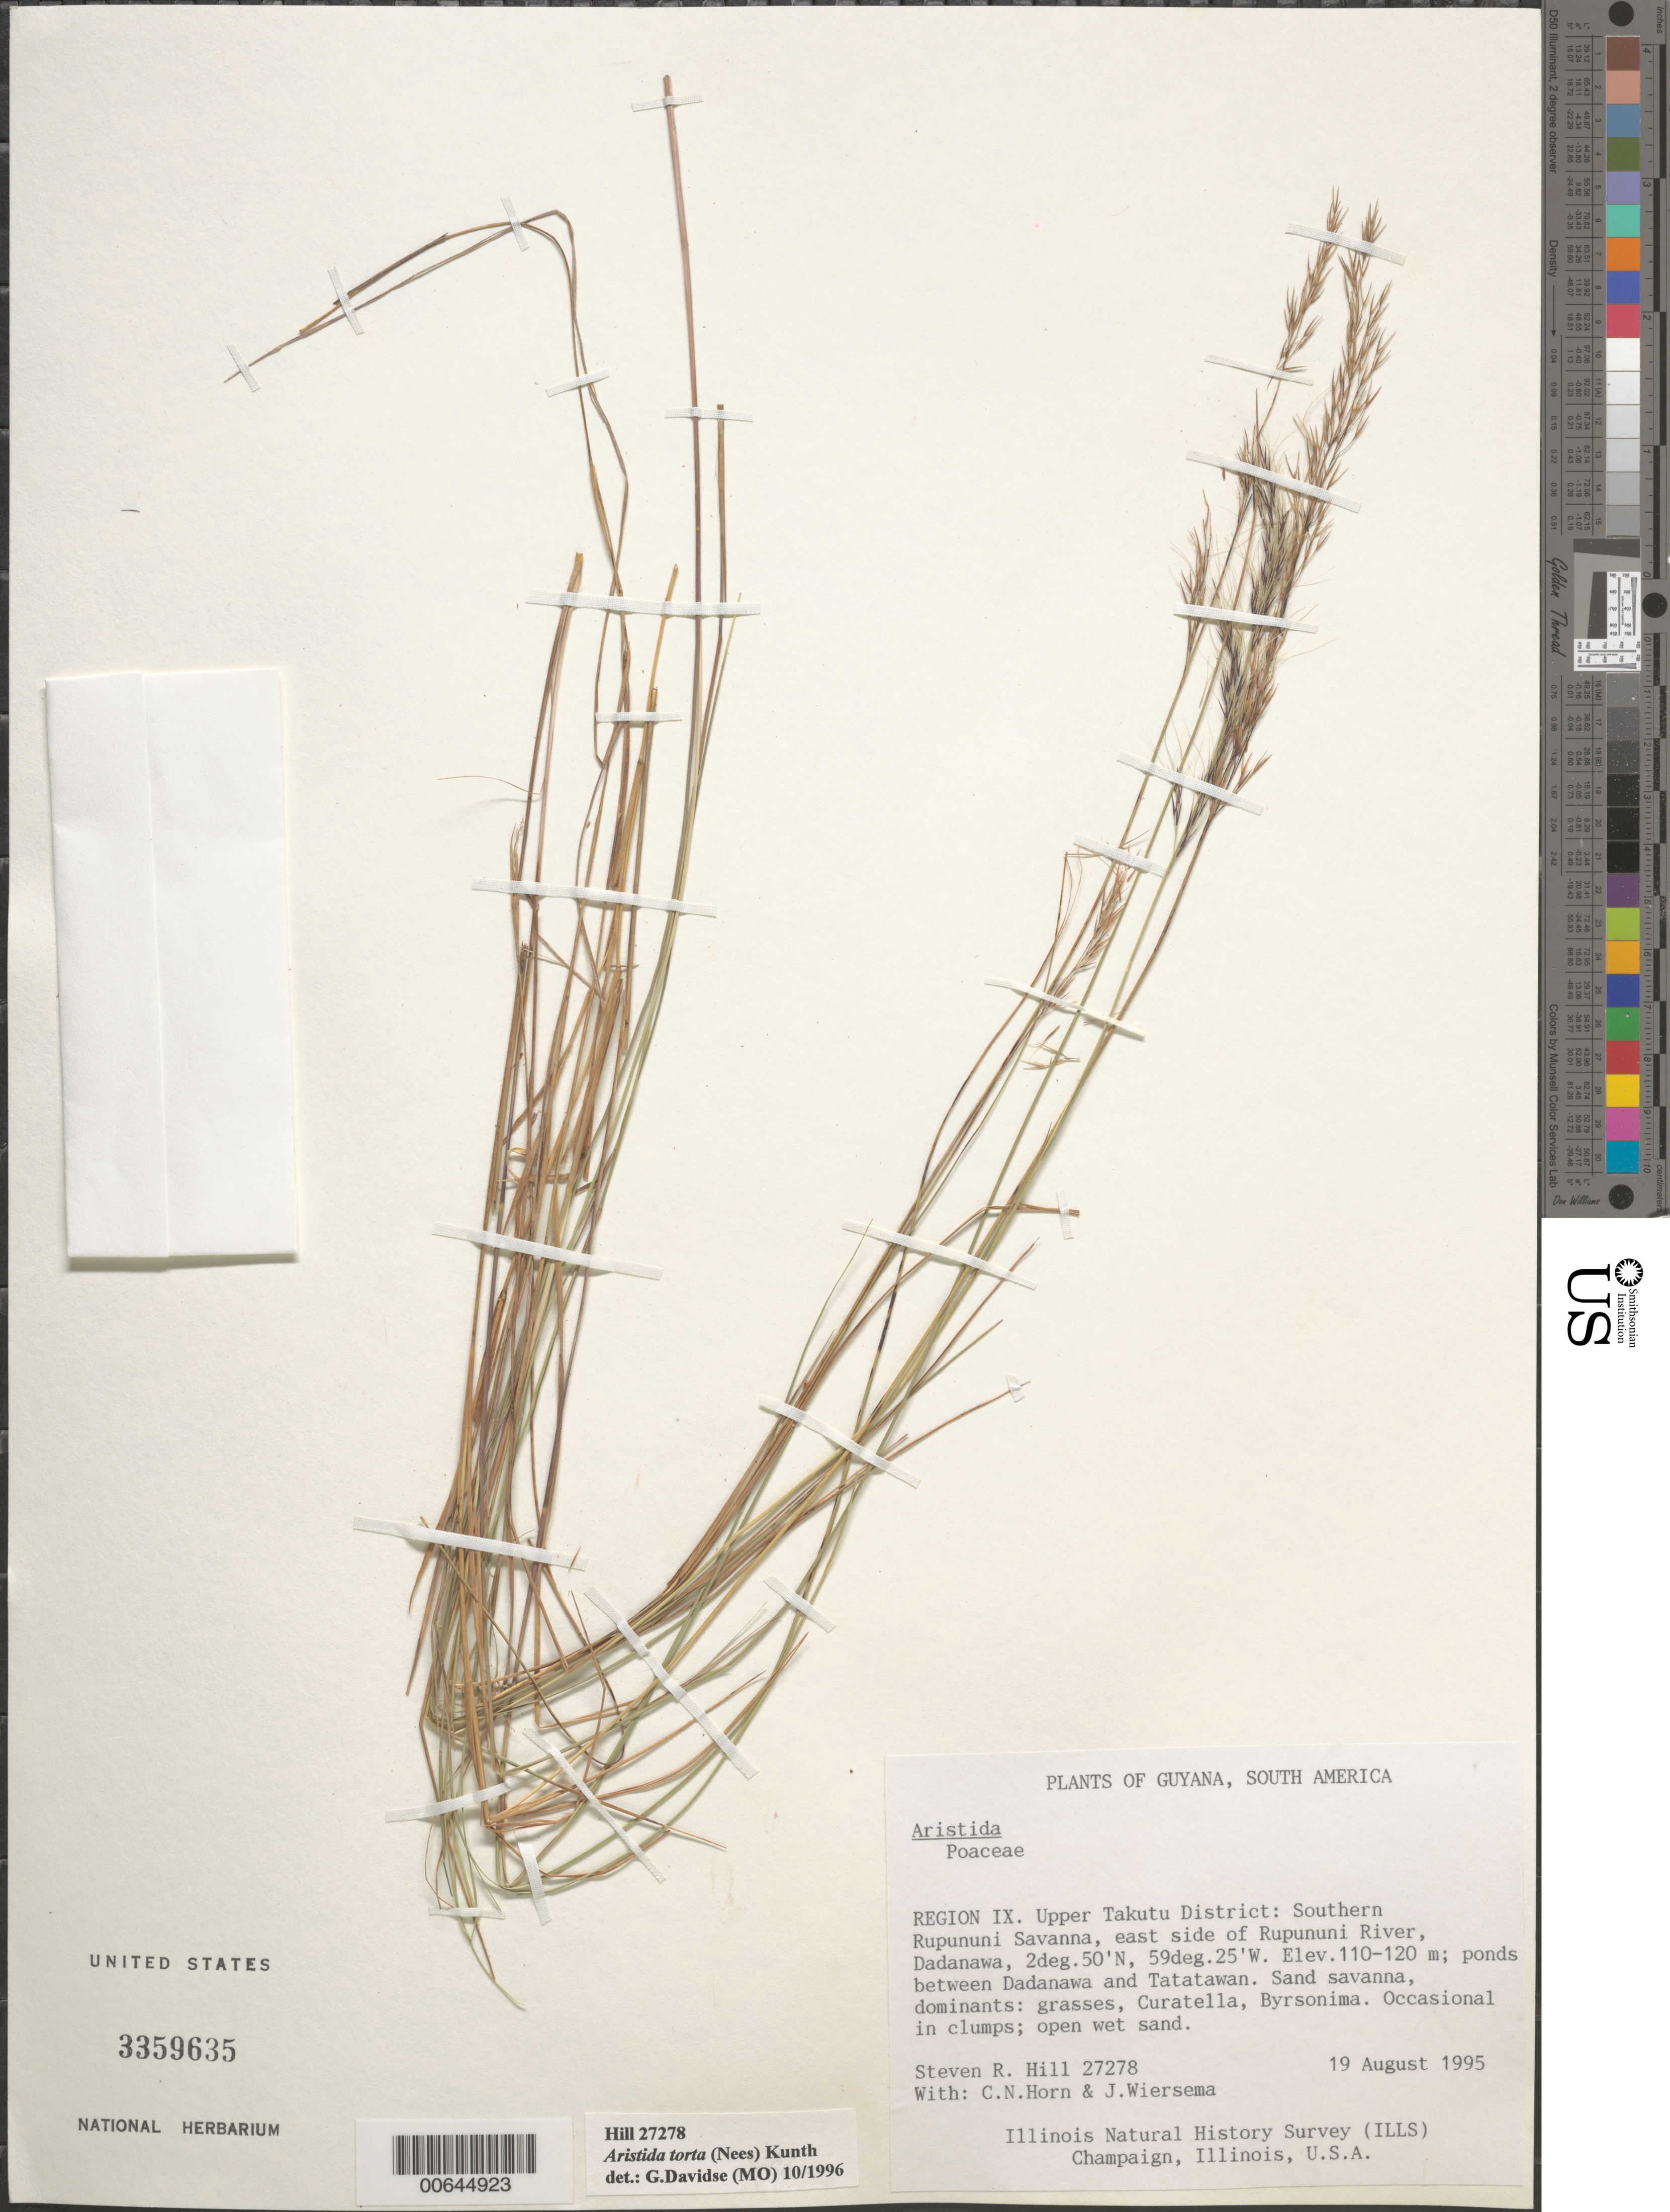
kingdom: Plantae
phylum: Tracheophyta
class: Liliopsida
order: Poales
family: Poaceae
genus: Aristida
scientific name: Aristida torta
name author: (Nees) Kunth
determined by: Davidse, Gerrit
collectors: S. R. Hill, C. N. Horn & J. H. Wiersema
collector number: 27278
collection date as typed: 19-Aug-95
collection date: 1995-08-19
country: Guyana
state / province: U. Takutu-U. Essequibo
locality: Dadanawa, southern Rupununi Savanna, E side of Rupununi R.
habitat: Ponds between Dadanawa & Tatatawan, sand savanna, dominants grasses, Curatella, Byrsonima. Occasional in clumps, open wet sand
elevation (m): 110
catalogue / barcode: US 3359635